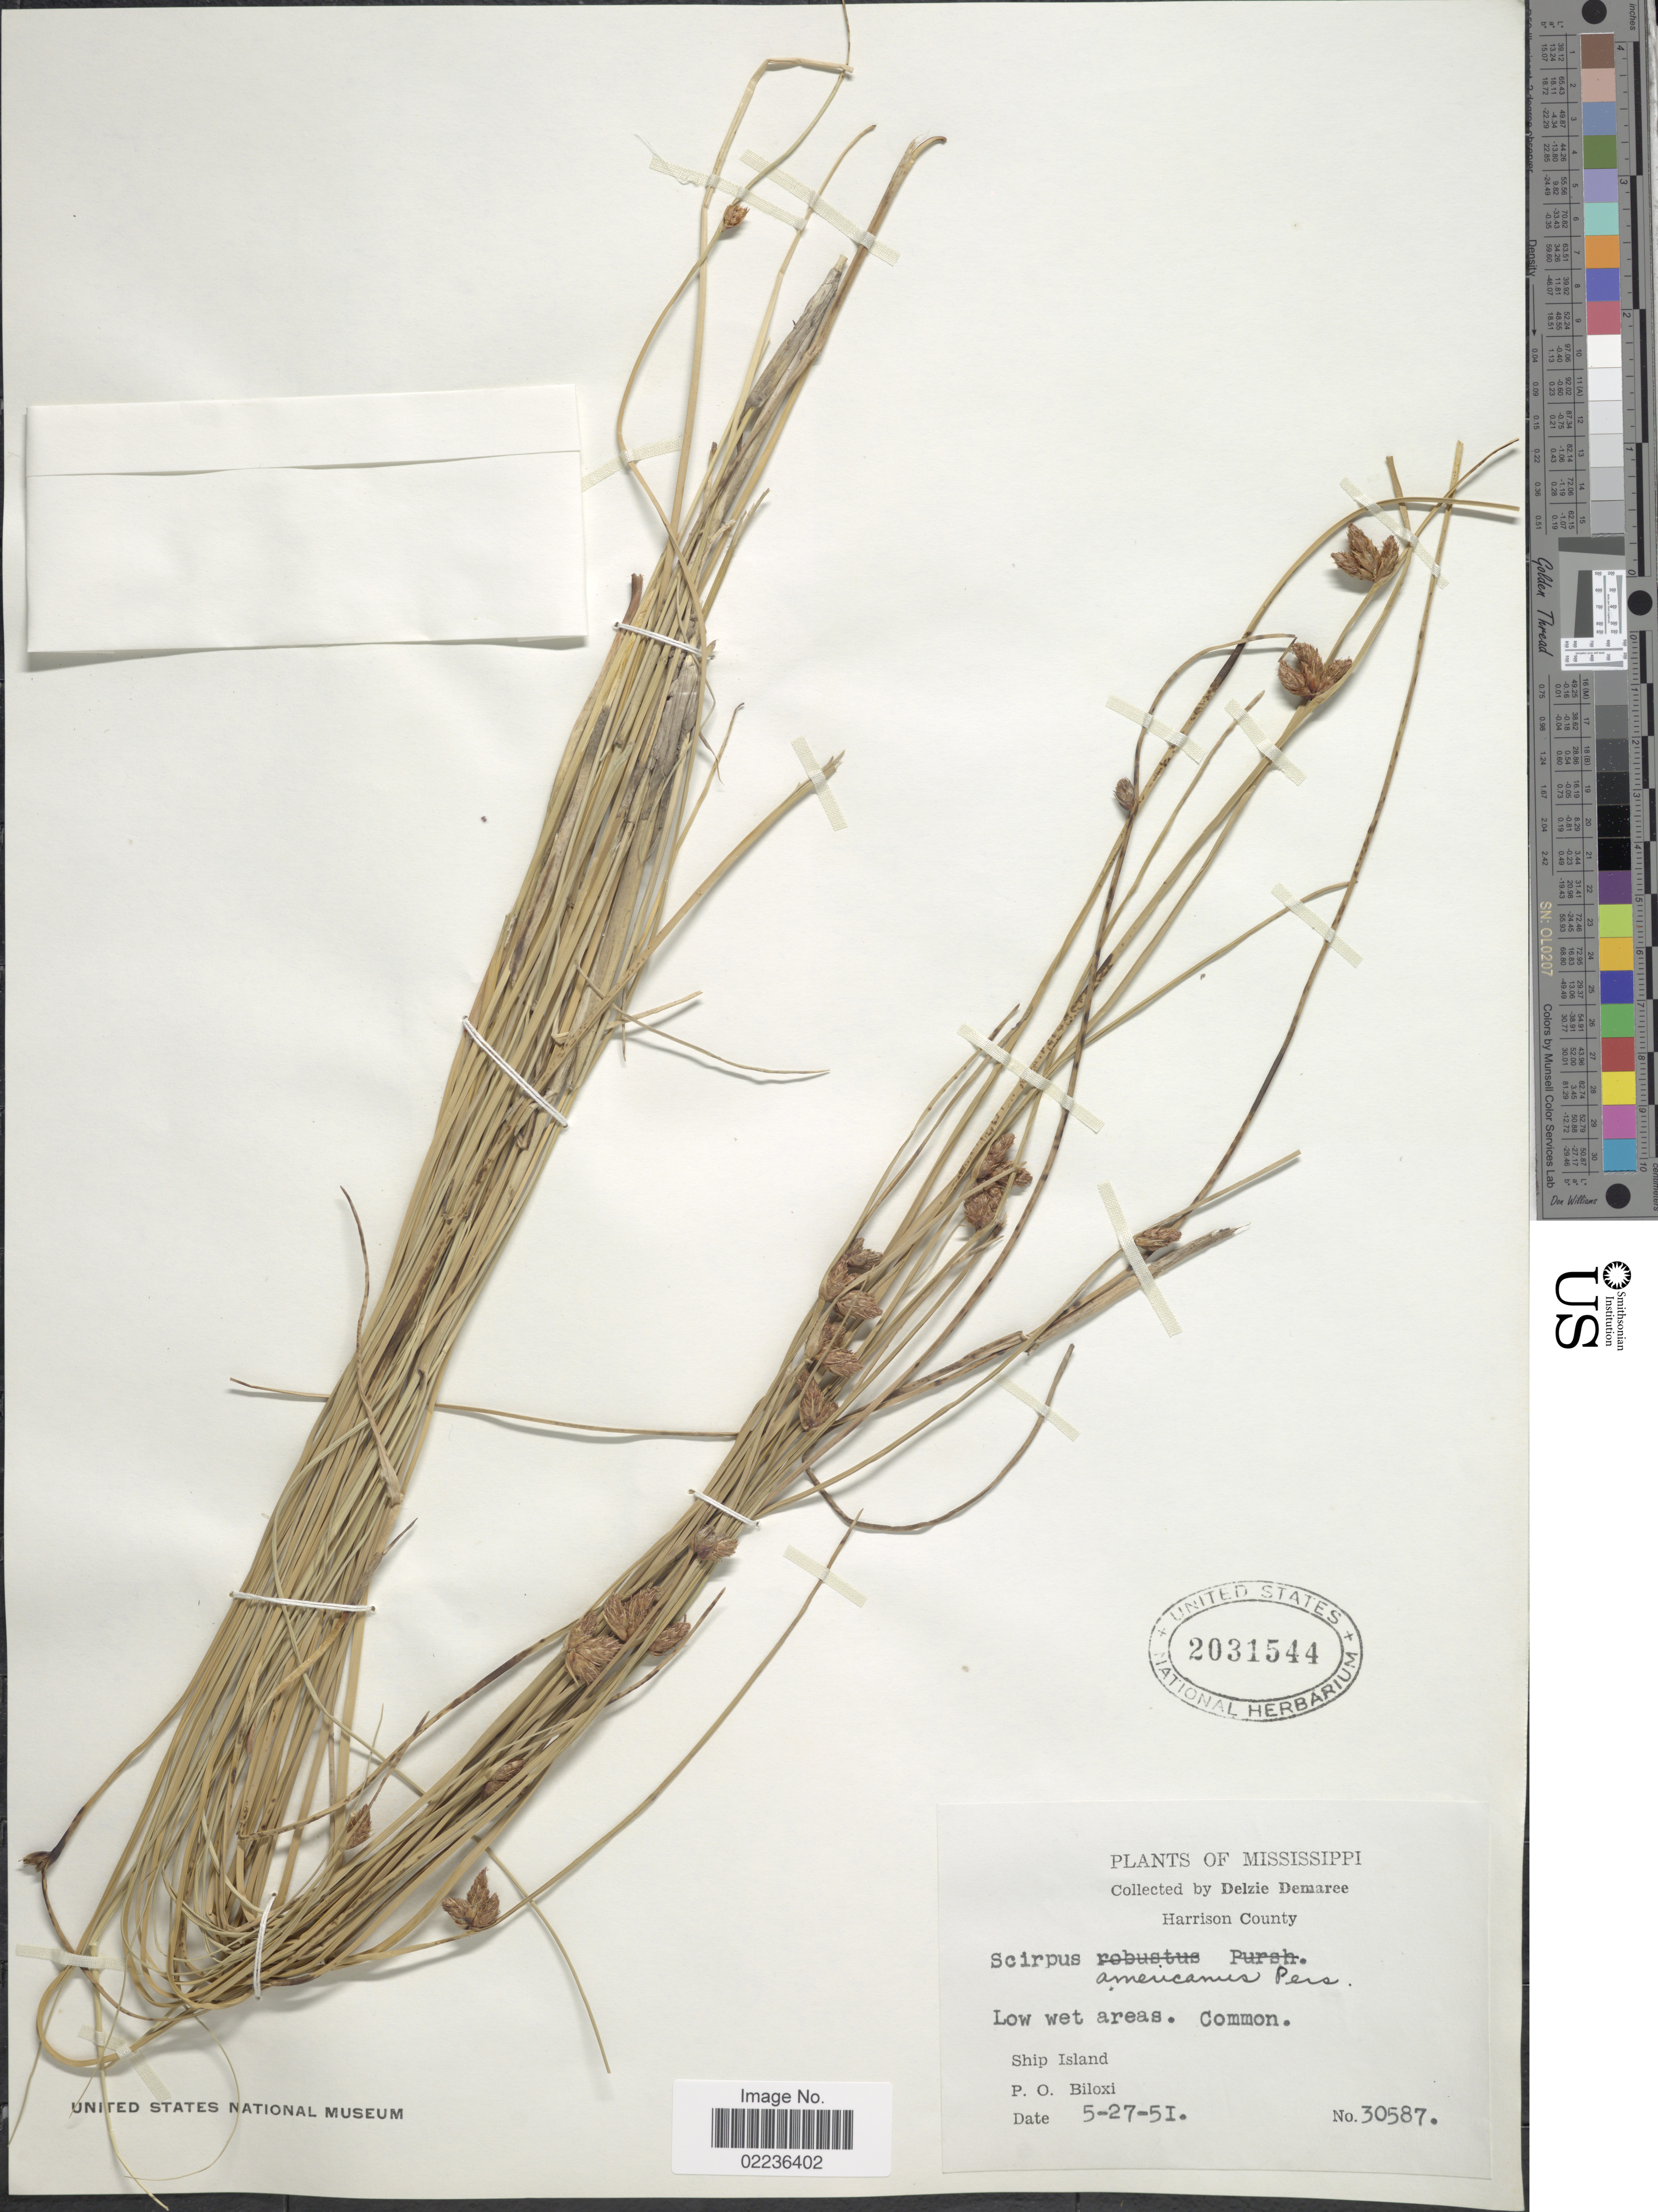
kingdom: Plantae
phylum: Tracheophyta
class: Liliopsida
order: Poales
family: Cyperaceae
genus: Schoenoplectus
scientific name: Schoenoplectus pungens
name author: (Vahl) Palla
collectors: D. Demaree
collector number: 30587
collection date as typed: Transcribed d/m/y: 27/5/51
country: United States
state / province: Mississippi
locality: Harrison County, low wet areas, Ship Island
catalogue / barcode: US 2031544